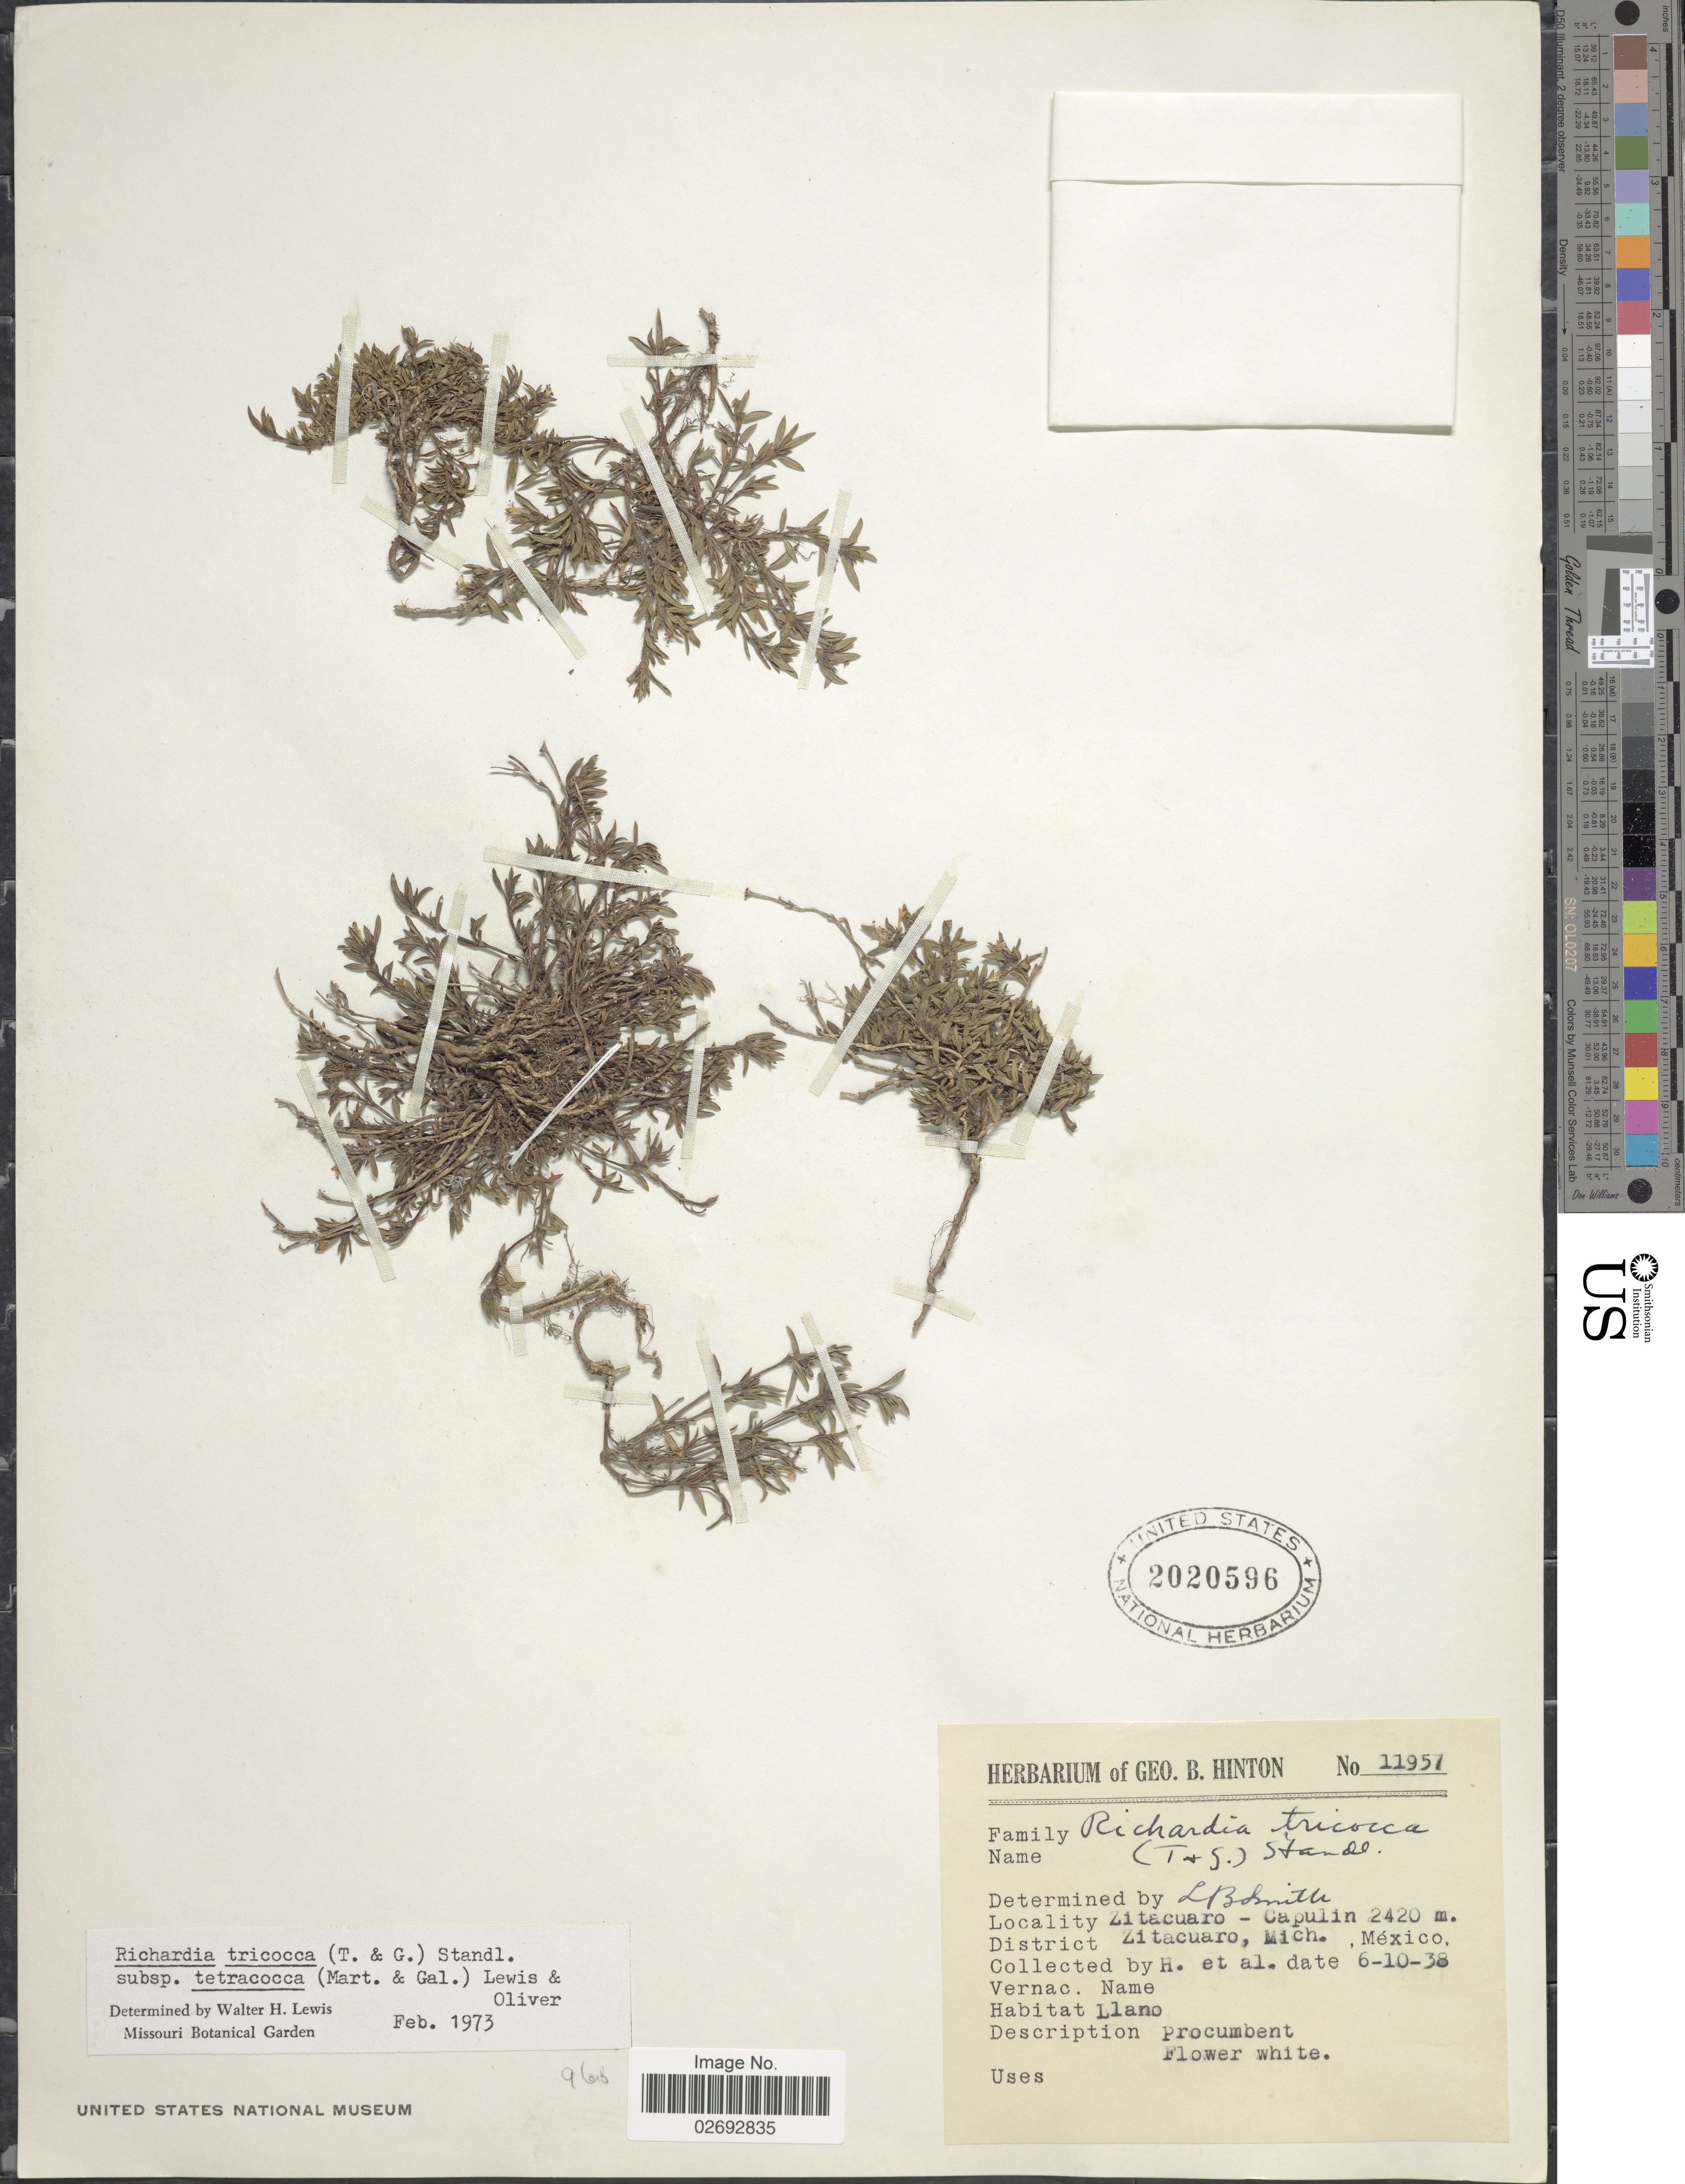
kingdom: Plantae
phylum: Tracheophyta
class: Magnoliopsida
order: Gentianales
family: Rubiaceae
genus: Richardia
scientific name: Richardia tricocca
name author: (Torr.) Standl.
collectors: G. B. Hinton & et al.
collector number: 11957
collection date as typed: Transcribed d/m/y: 10/6/38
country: Mexico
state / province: Michoacán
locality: Zitacuaro - Capulin. District. Zitacuaro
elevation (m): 2420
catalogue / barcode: US 2020596